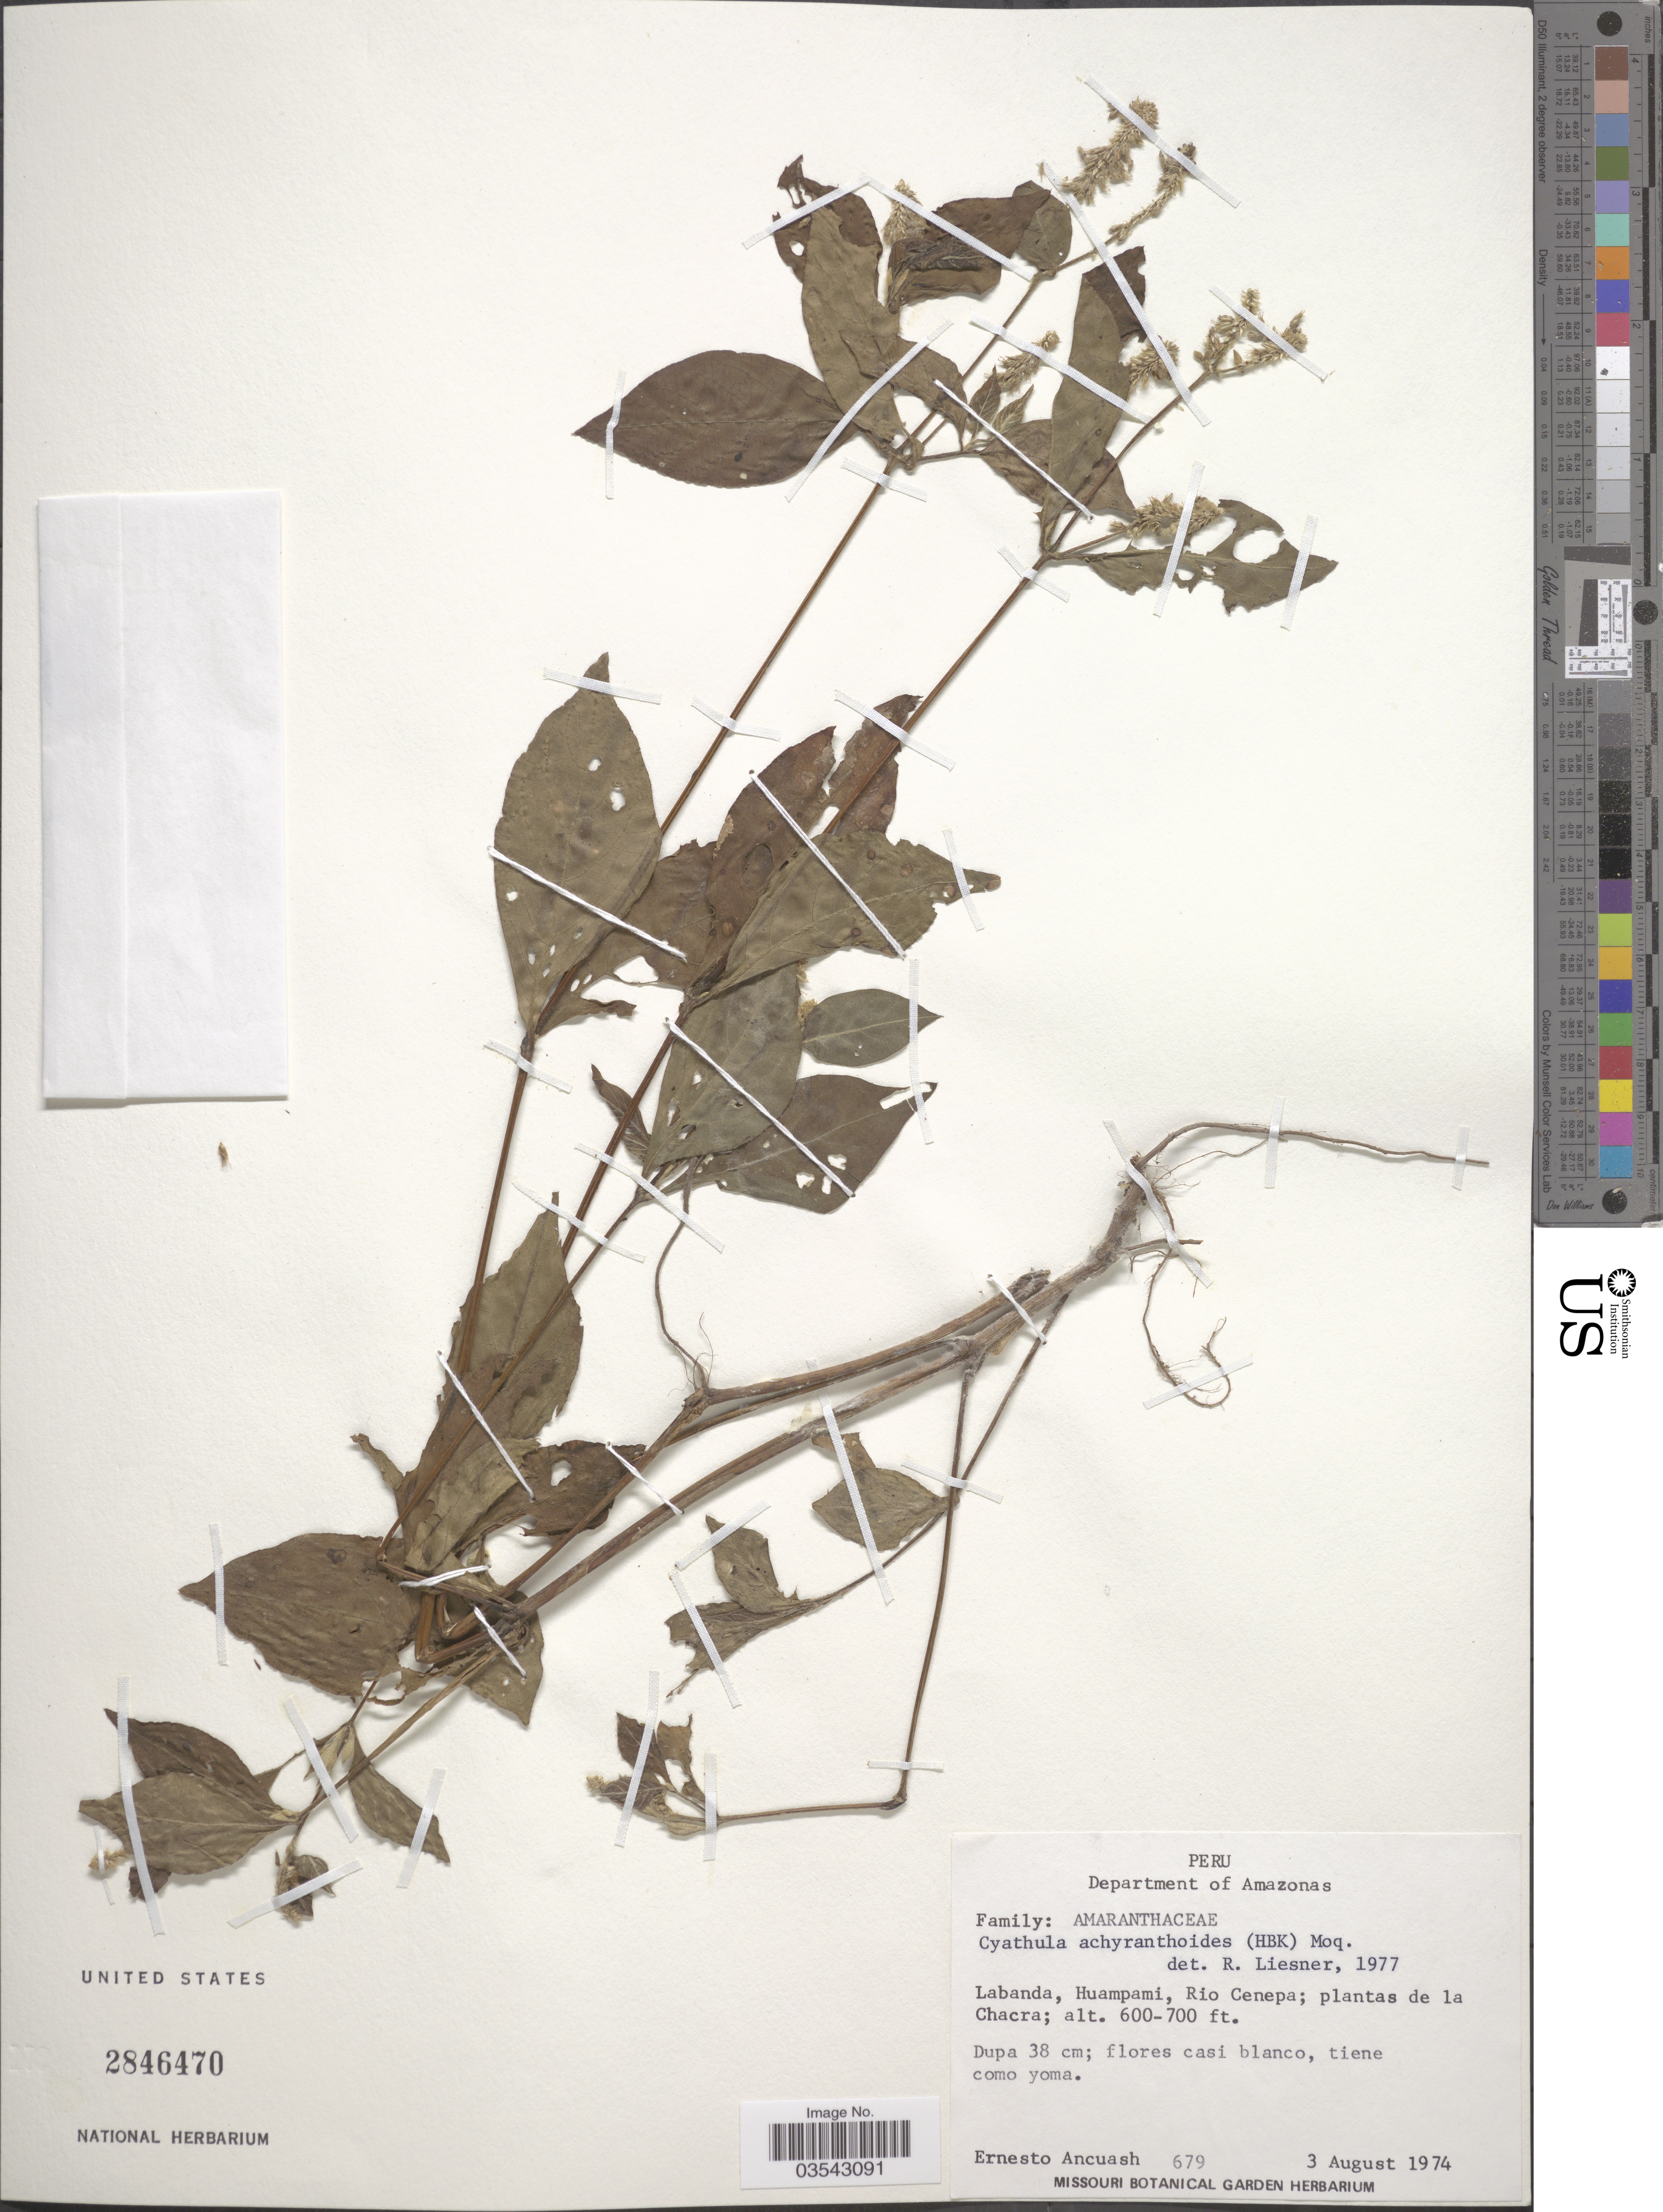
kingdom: Plantae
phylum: Tracheophyta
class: Magnoliopsida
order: Caryophyllales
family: Amaranthaceae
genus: Cyathula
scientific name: Cyathula achyranthoides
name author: (Kunth) Moq.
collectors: E. Ancuash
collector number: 679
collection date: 1974-08-03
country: Peru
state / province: Amazonas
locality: Department of Amazonas. Labanda, Huampami, Rio Cenepa; plantas de la Chacra.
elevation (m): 183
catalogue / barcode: US 2846470